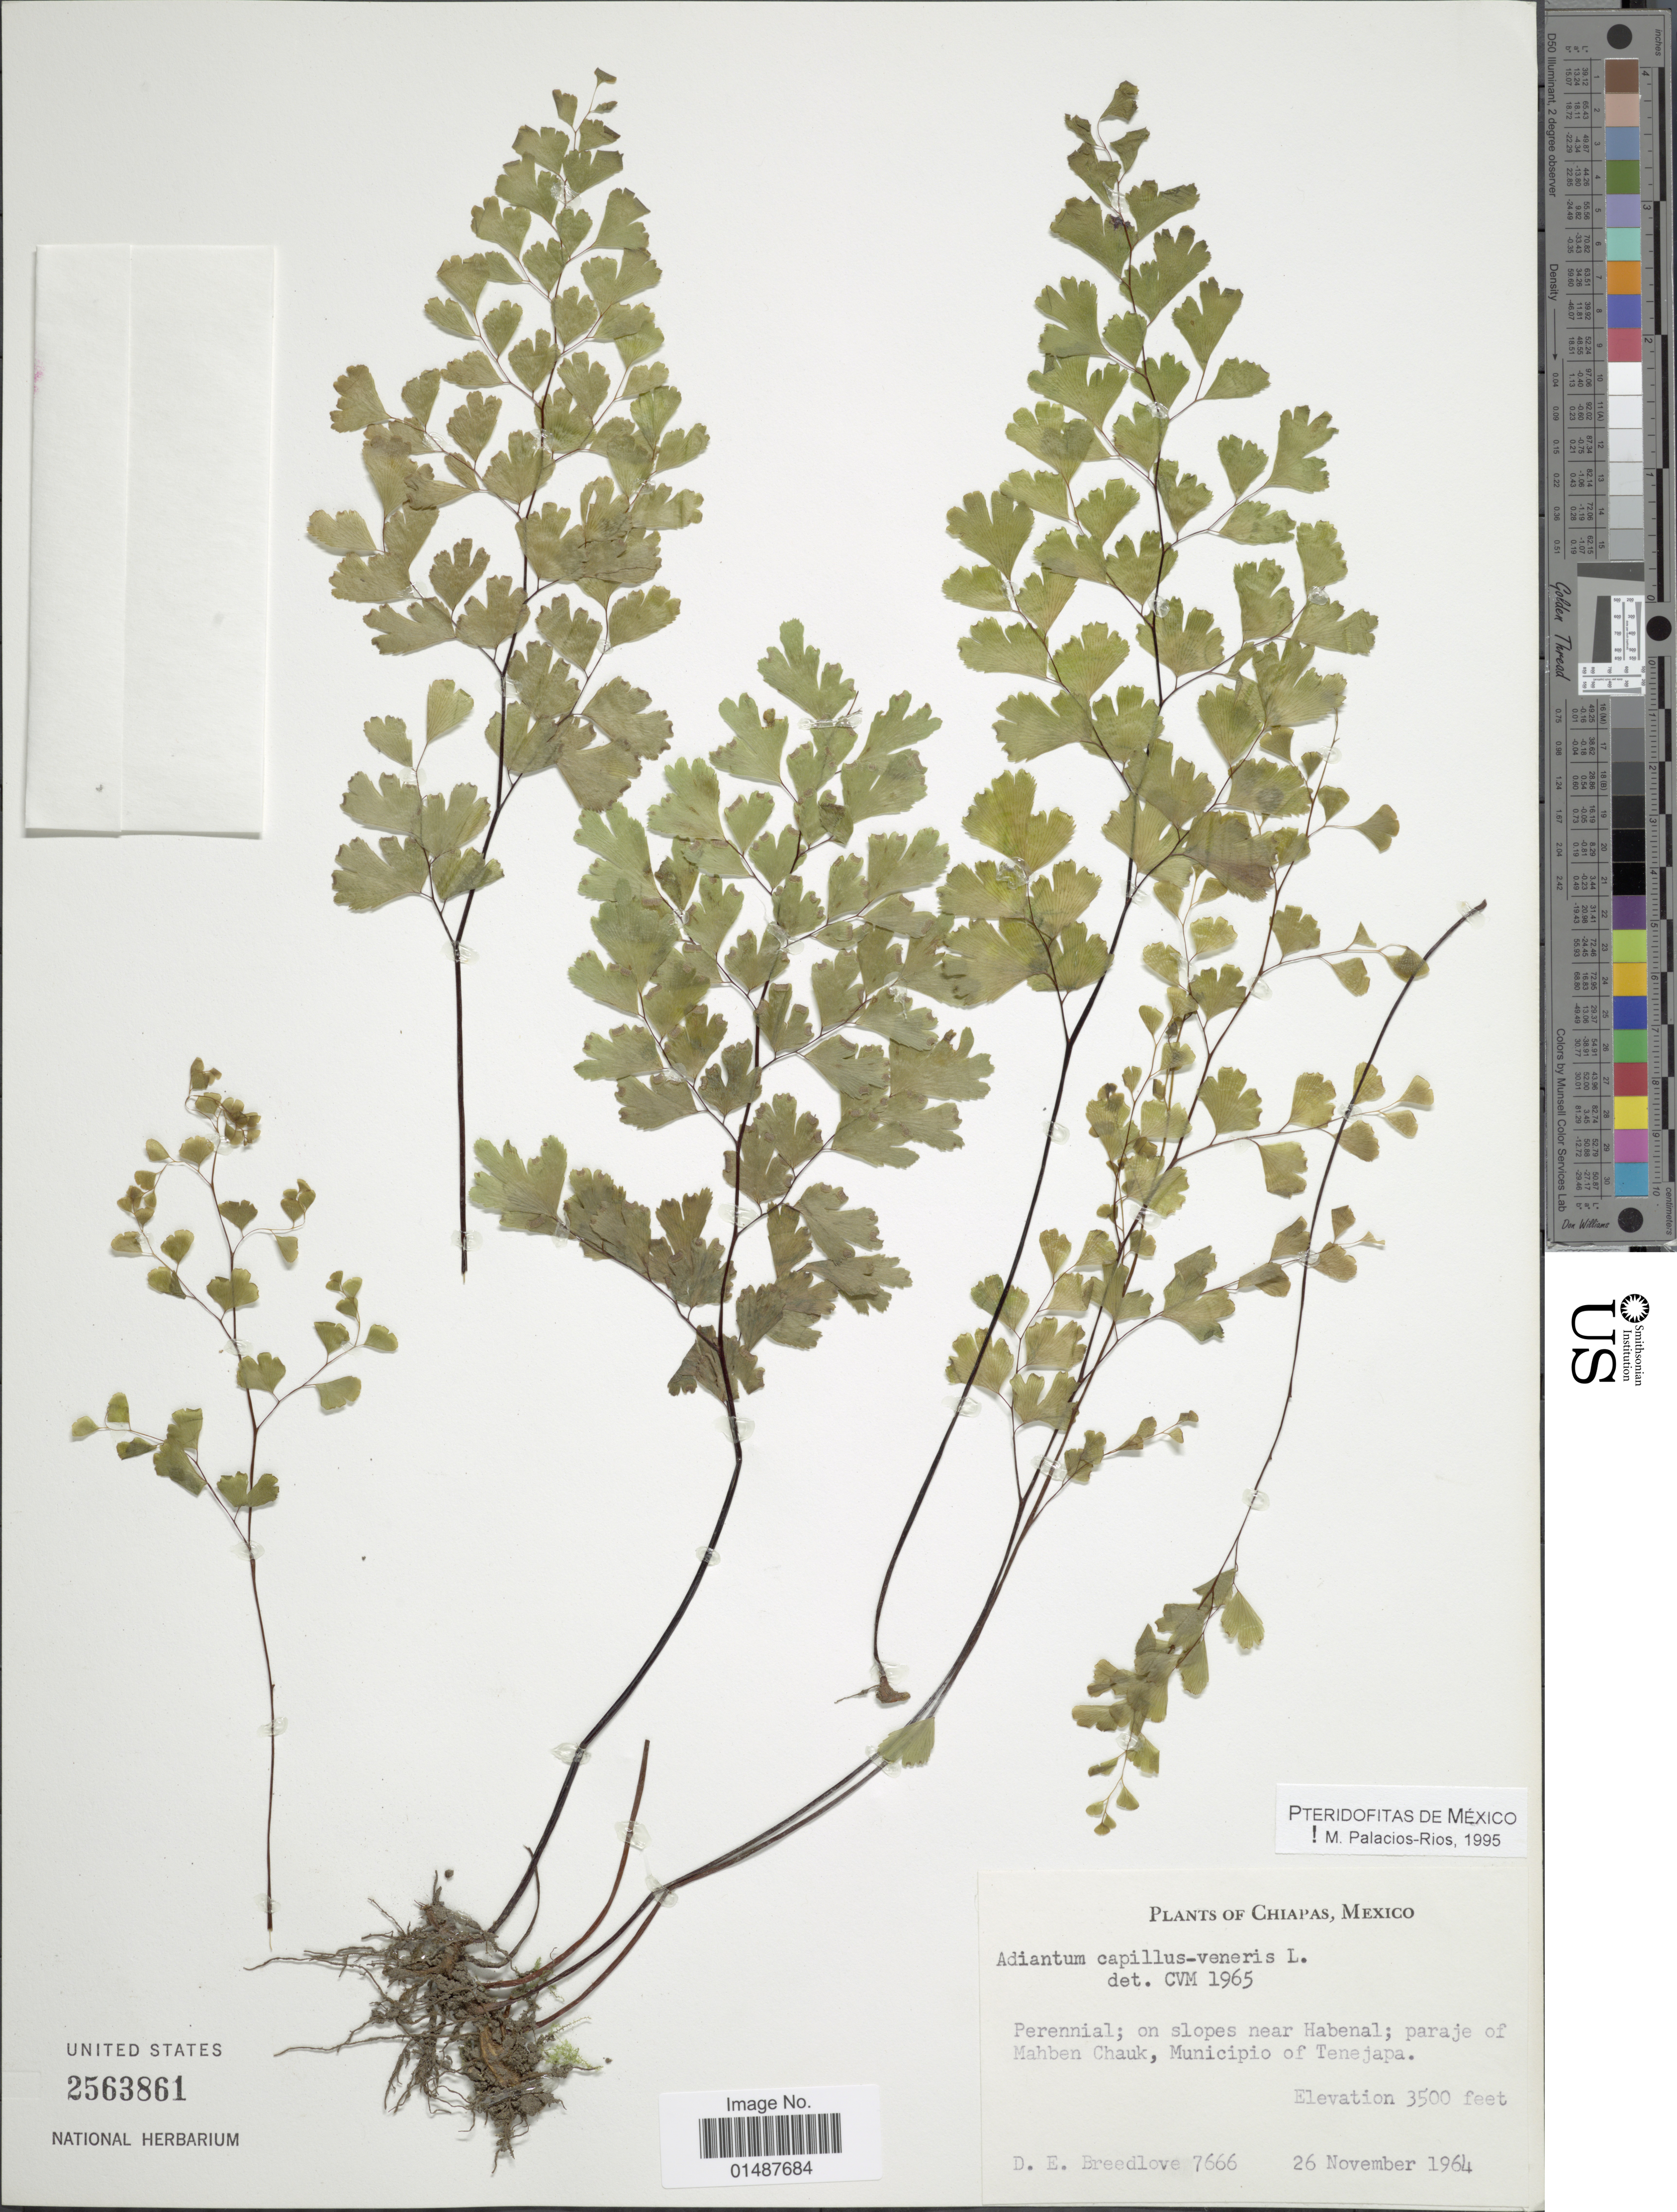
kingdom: Plantae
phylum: Tracheophyta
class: Polypodiopsida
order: Polypodiales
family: Pteridaceae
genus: Adiantum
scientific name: Adiantum capillus-veneris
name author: L.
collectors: D. E. Breedlove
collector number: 7666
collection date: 1964-11-26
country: Mexico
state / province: Chiapas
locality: Perennial; on slopes near Habenal ; paraje of Mahben Chauk, municipio of Tenejapa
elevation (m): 1067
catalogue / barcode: US 2563861